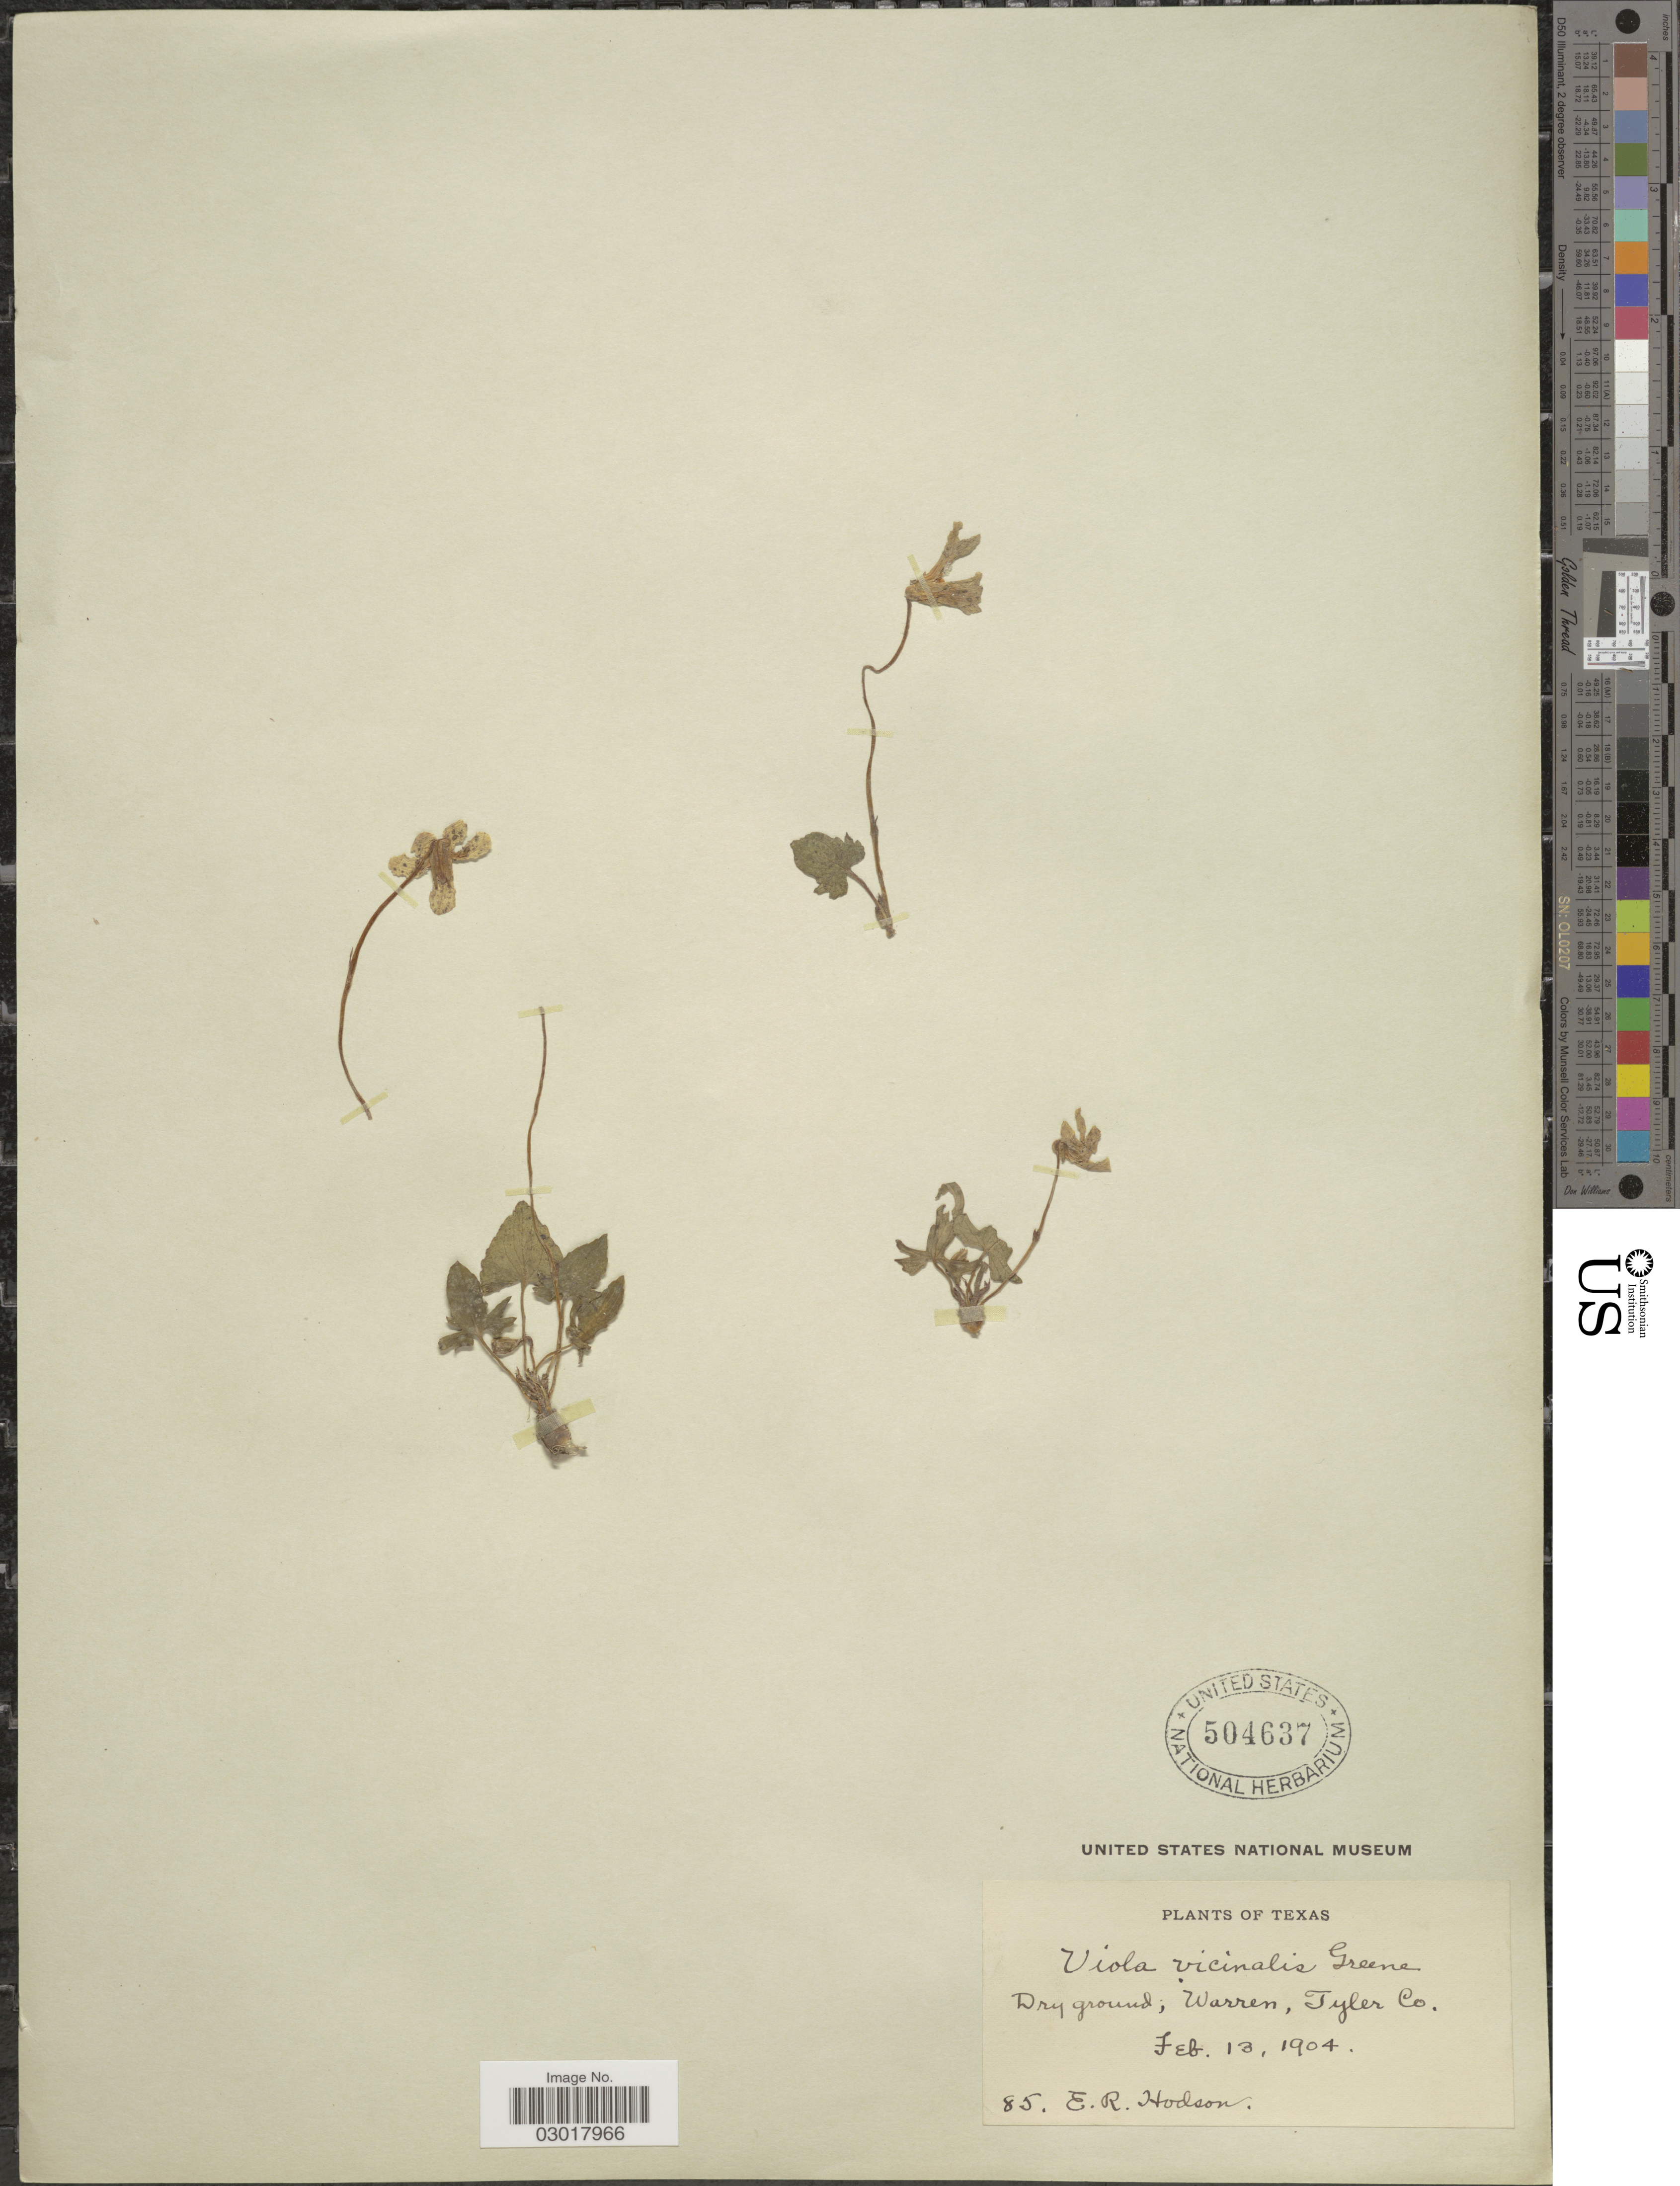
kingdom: Plantae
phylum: Tracheophyta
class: Magnoliopsida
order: Malpighiales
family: Violaceae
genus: Viola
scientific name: Viola vicinalis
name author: Greene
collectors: E. Hodson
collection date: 1904-02-13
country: United States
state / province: Texas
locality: Warren, Tyler Co.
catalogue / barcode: US 504637